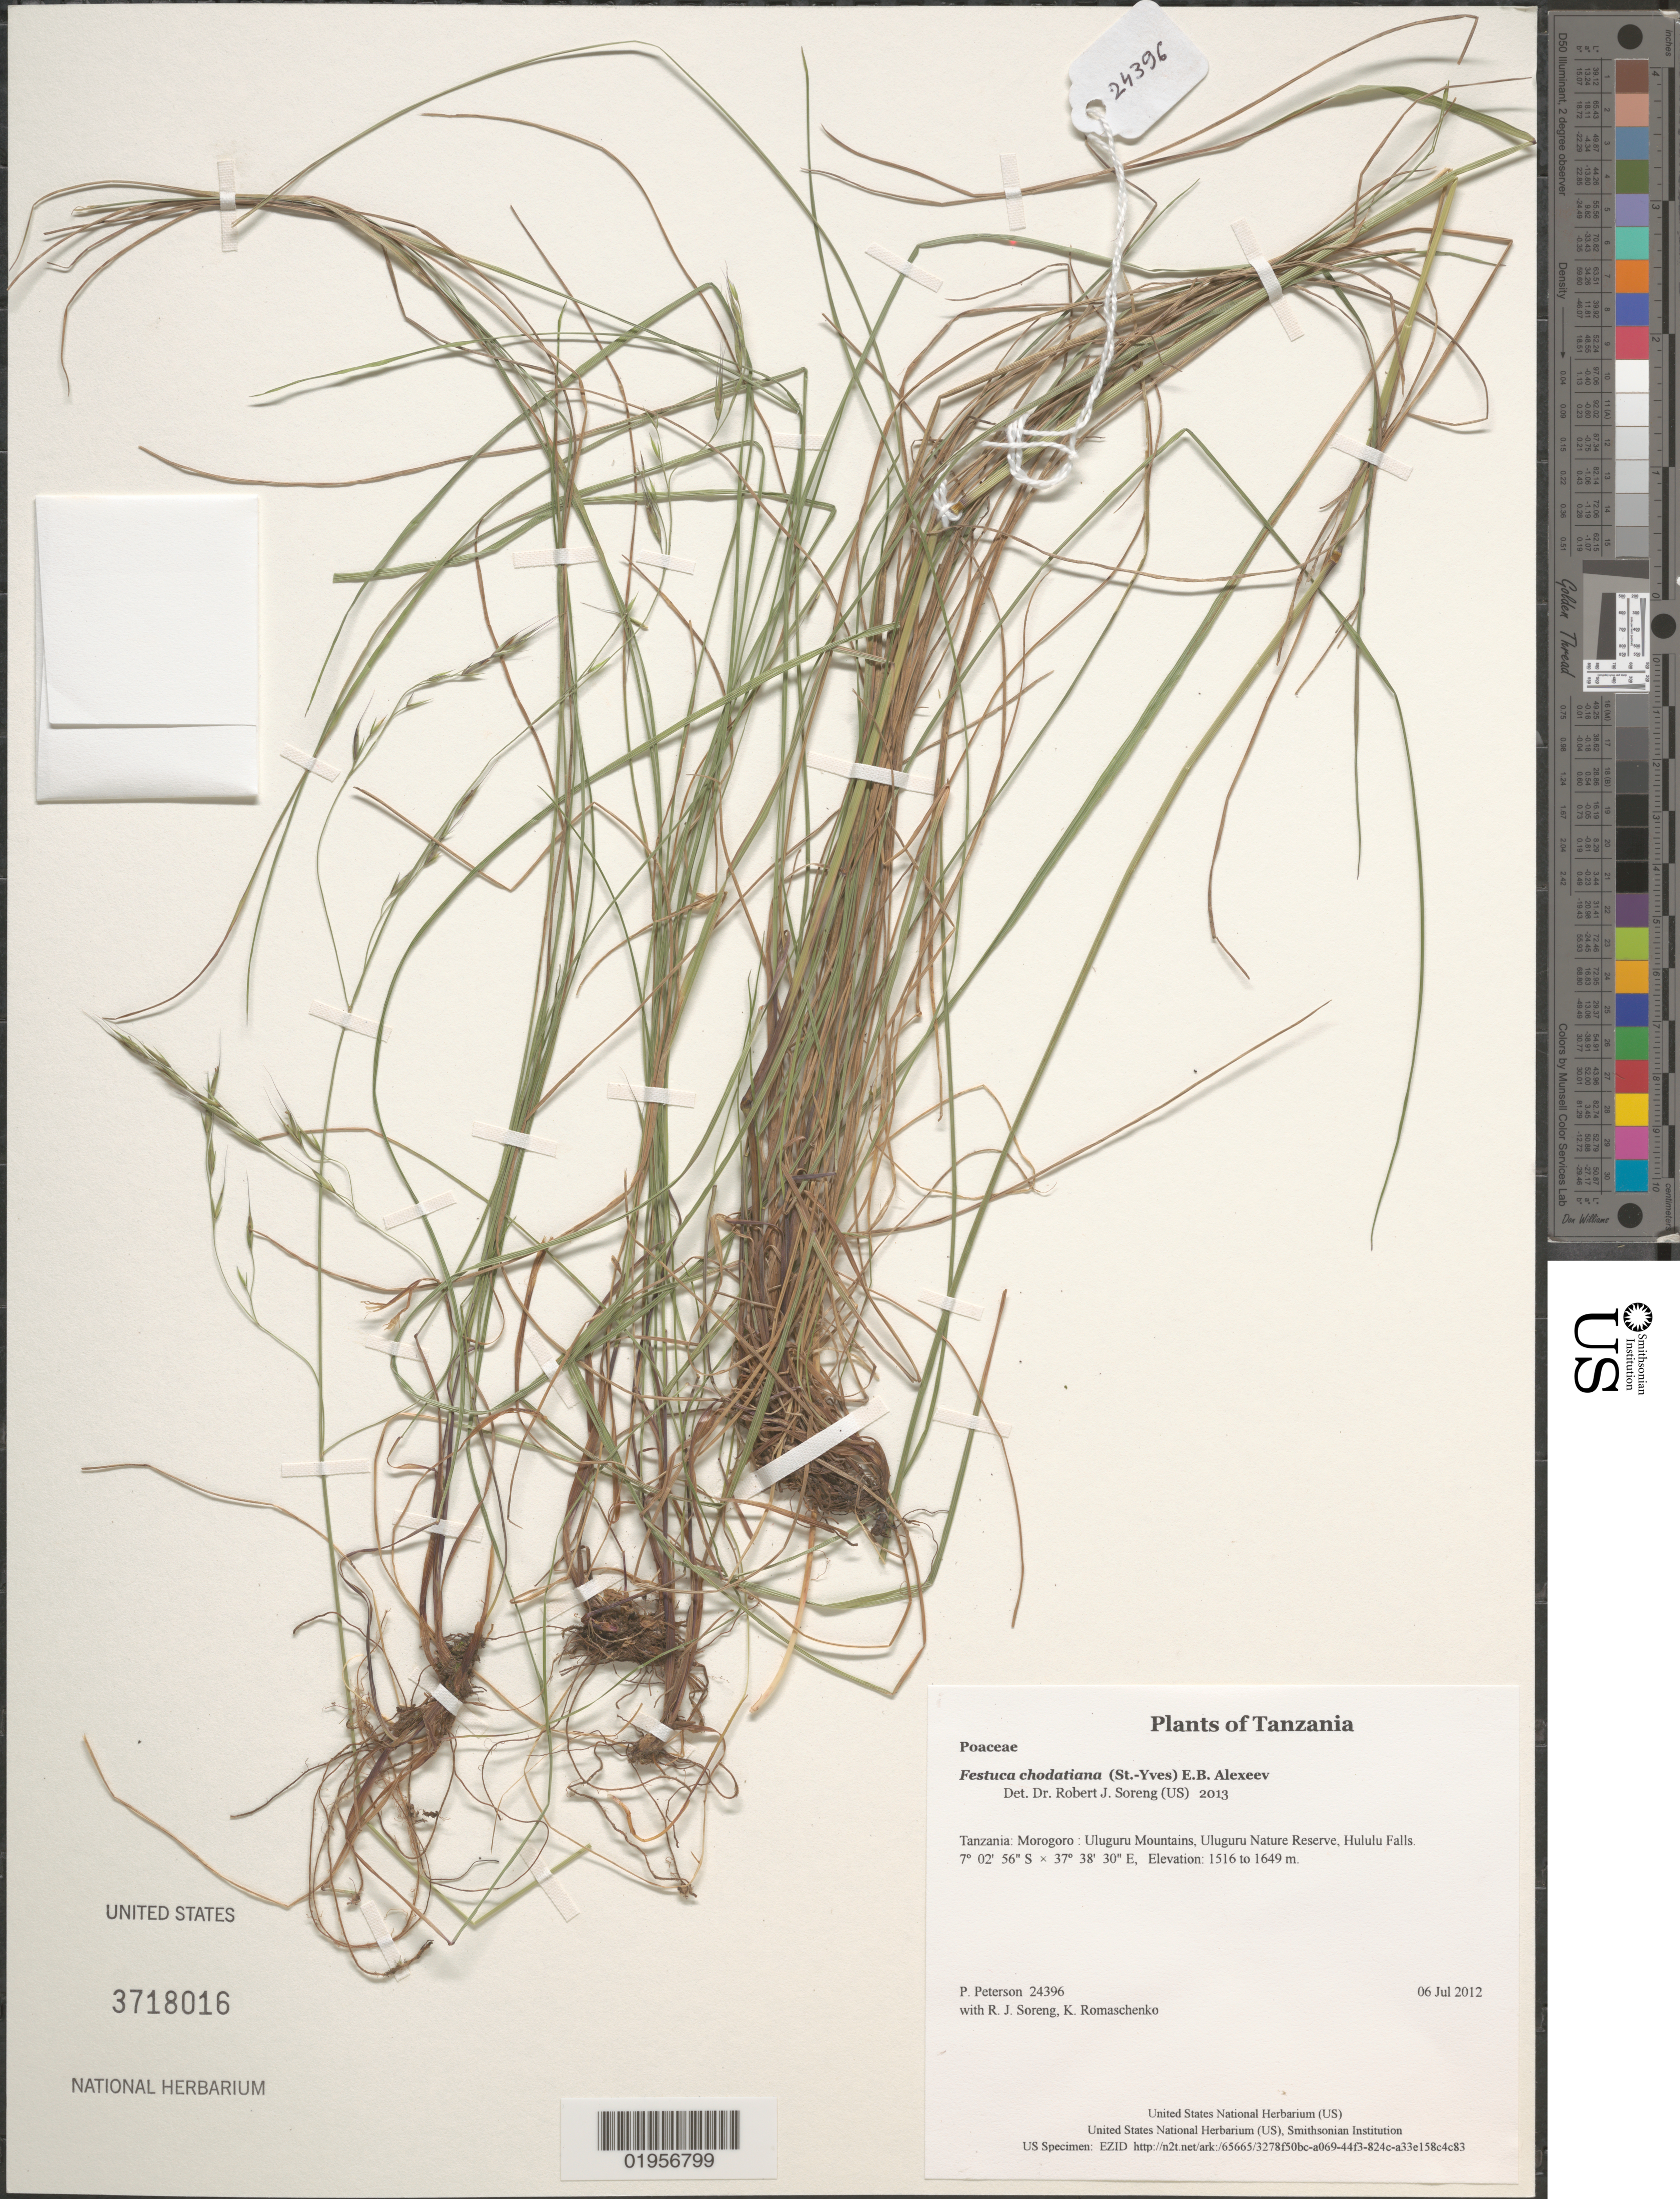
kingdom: Plantae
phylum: Tracheophyta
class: Liliopsida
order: Poales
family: Poaceae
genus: Festuca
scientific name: Festuca chodatiana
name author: (St.-Yves) E.B. Alexeev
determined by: Soreng, Robert J., Research Associate (BOT), Smithsonian Institution - National Museum of Natural History (UNITED STATES)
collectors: P. M. Peterson, R. J. Soreng & K. Romaschenko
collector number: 24396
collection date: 2012-07-06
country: Tanzania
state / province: Morogoro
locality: Uluguru Mountains, Uluguru Nature Reserve, Hululu Falls.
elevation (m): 1516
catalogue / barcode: US 3718016